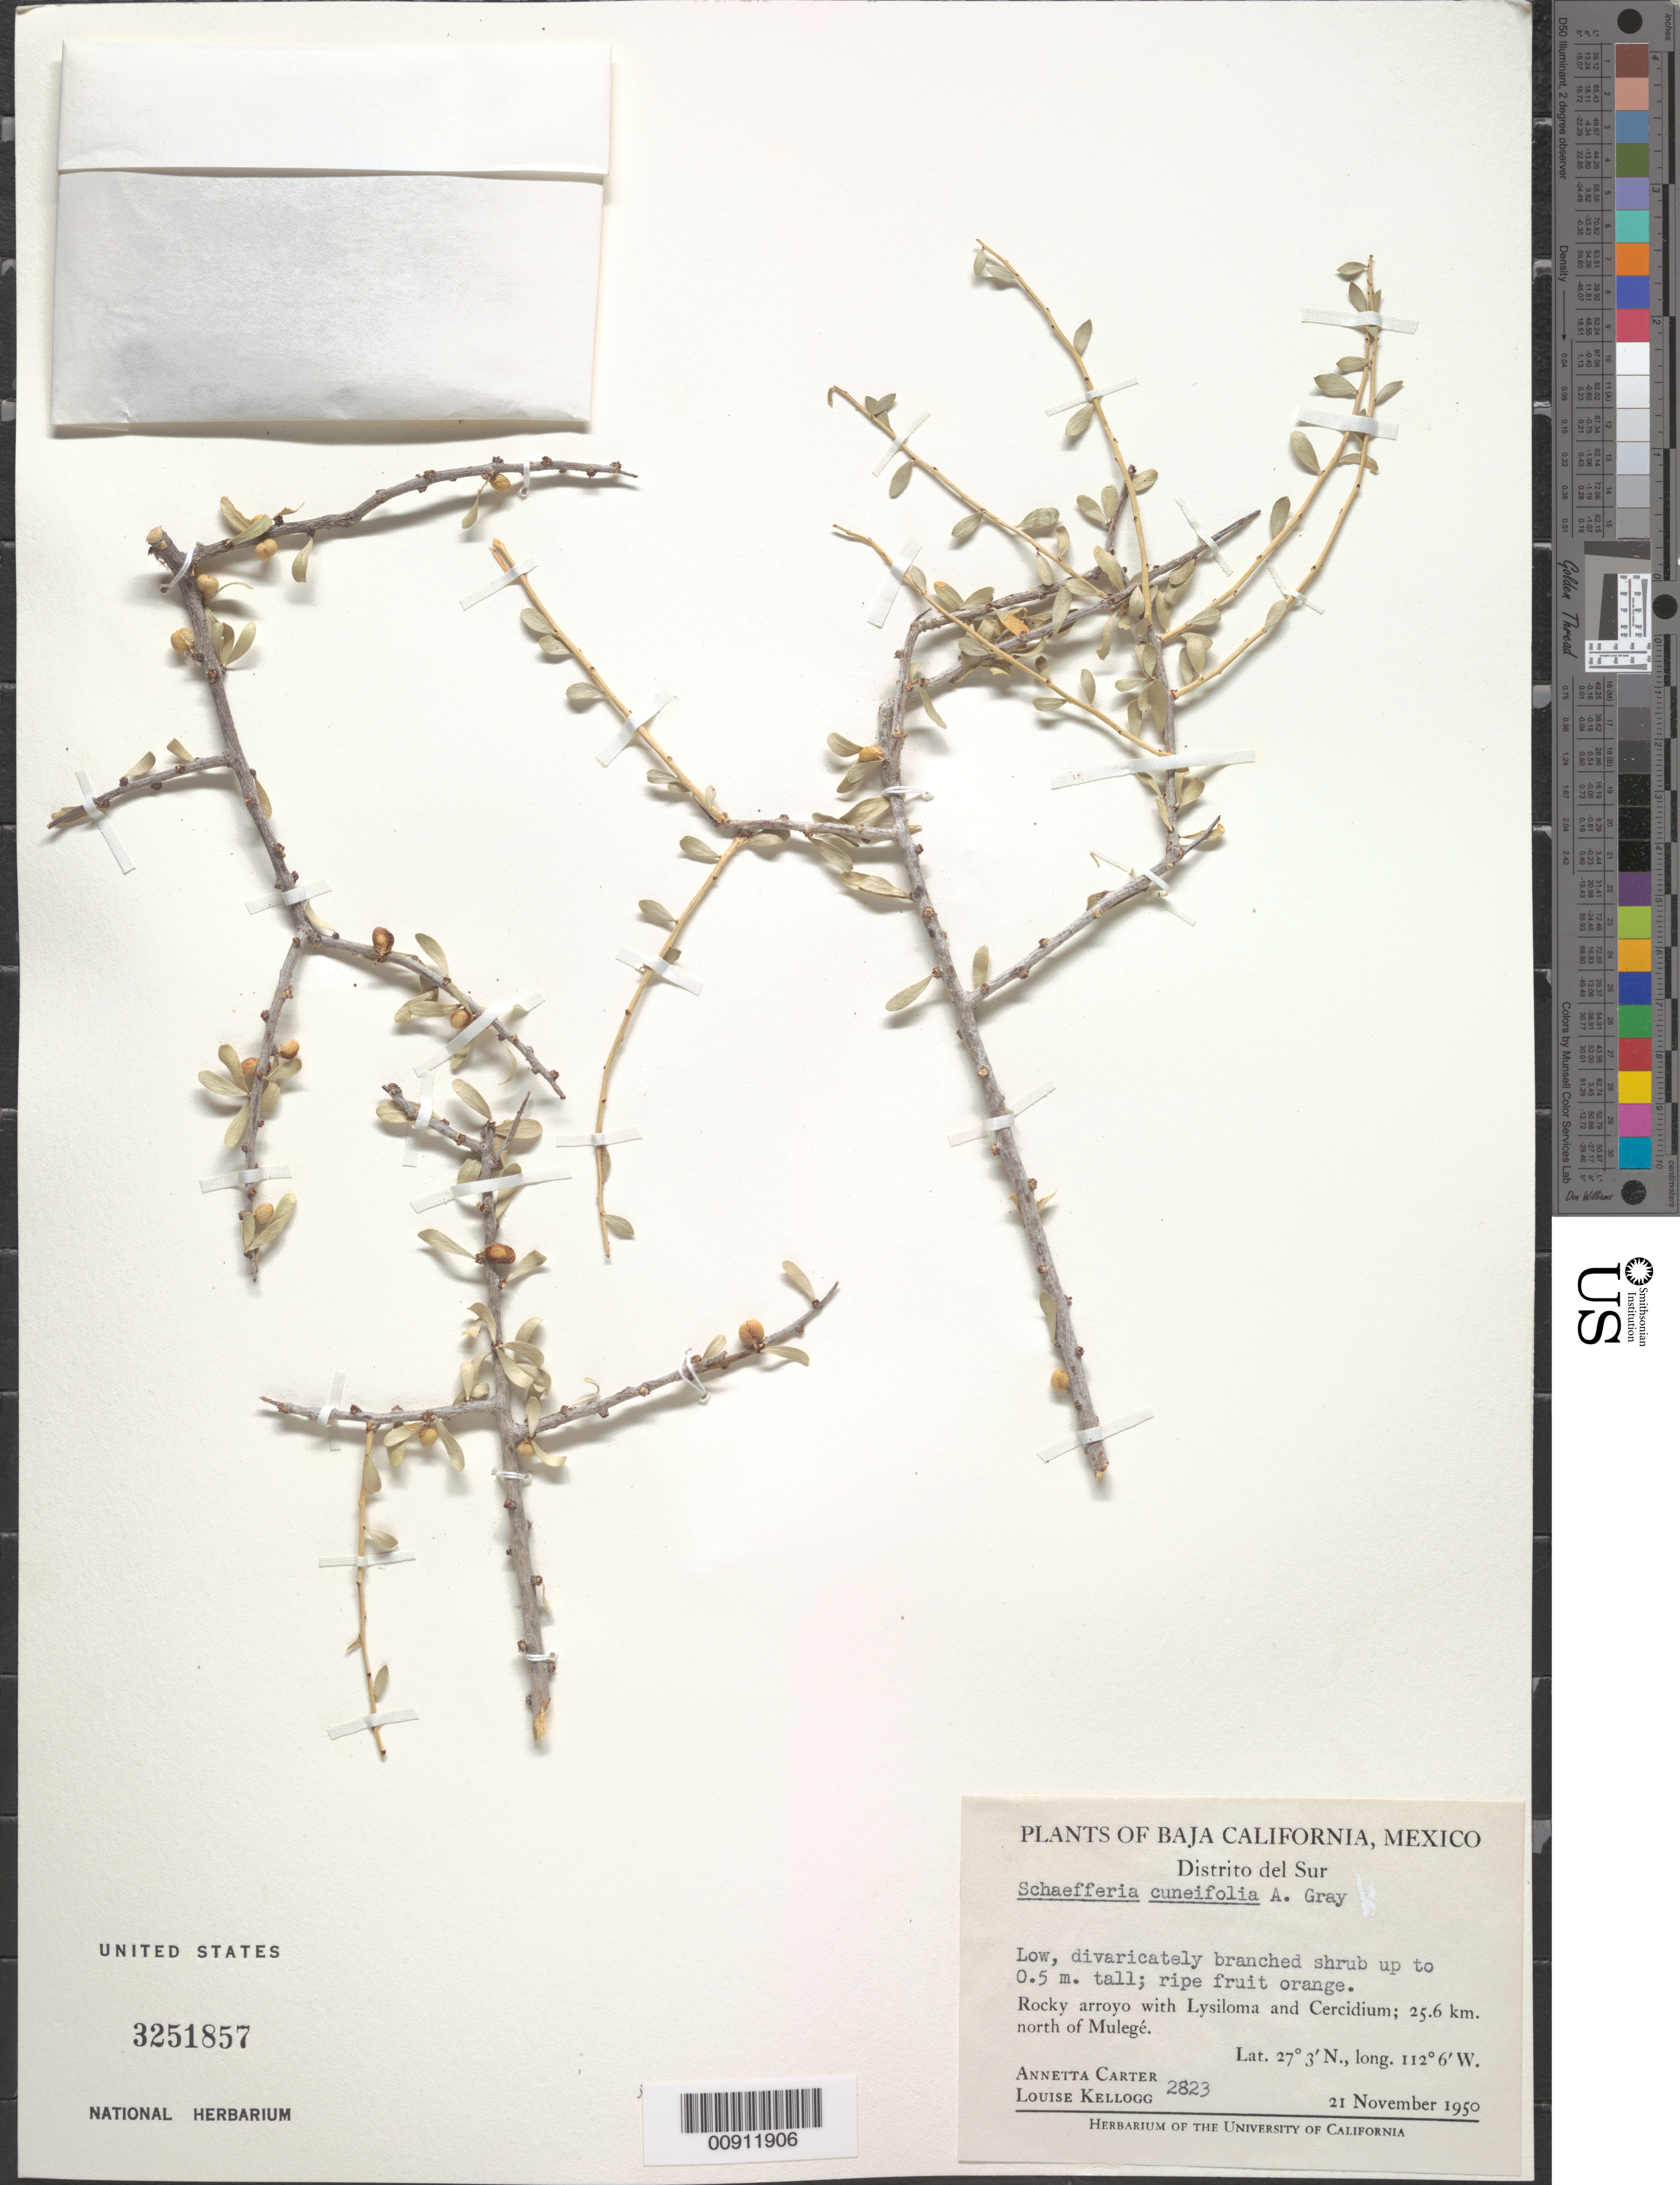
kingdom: Plantae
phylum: Tracheophyta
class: Magnoliopsida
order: Celastrales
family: Celastraceae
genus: Schaefferia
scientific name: Schaefferia cuneifolia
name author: A. Gray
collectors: A. Carter & L. Kellogg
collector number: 2823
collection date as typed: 21 Nov 1950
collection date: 1950-11-21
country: Mexico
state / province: Baja California Sur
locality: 25.6 km. north of Mulegé. Baja California. Distrito Sur.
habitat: Rocky arroyo with Lysiloma and Cercidium.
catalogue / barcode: US 3251857